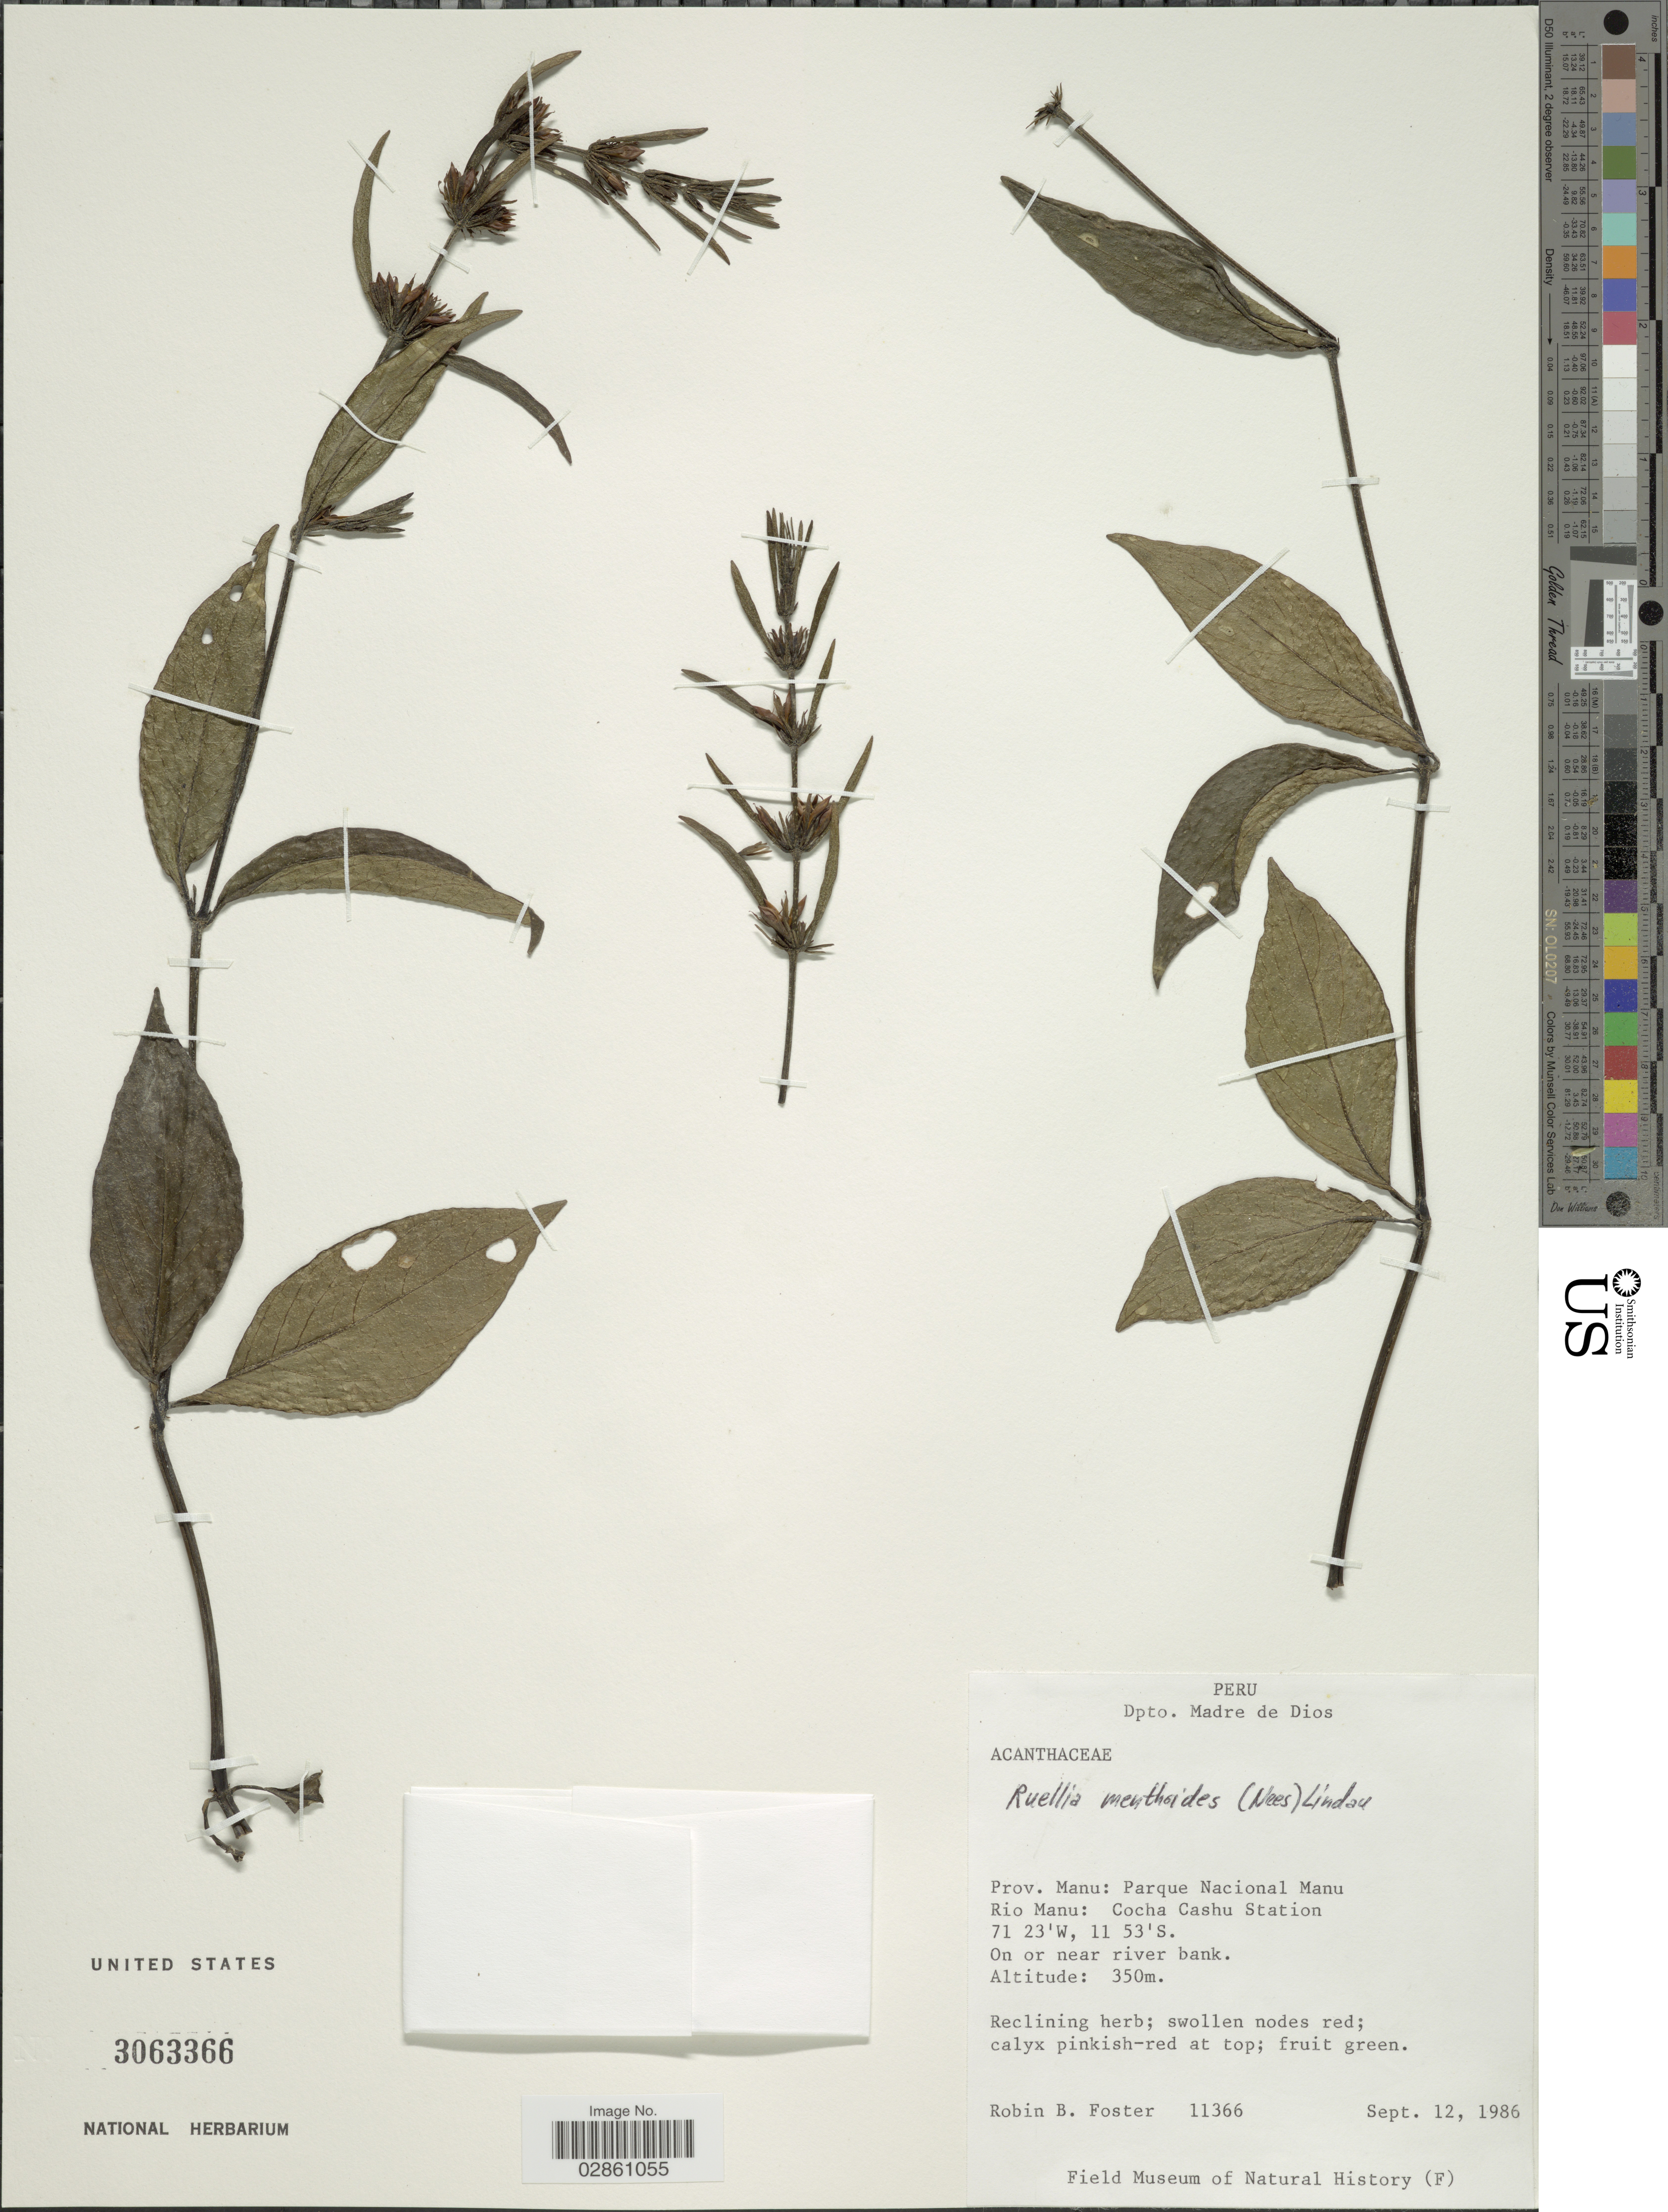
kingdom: Plantae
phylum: Tracheophyta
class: Magnoliopsida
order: Lamiales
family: Acanthaceae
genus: Ruellia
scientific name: Ruellia klugii Leonard sp. nov. ined.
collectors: R. B. Foster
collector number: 11366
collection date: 1986-09-12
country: Peru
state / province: Madre de Dios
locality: Dpto. Madre de Dios. Prov. Manu: Parque Nacional Manu. Rio Manu: Cocha Cashu Station.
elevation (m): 350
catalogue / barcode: US 3063366